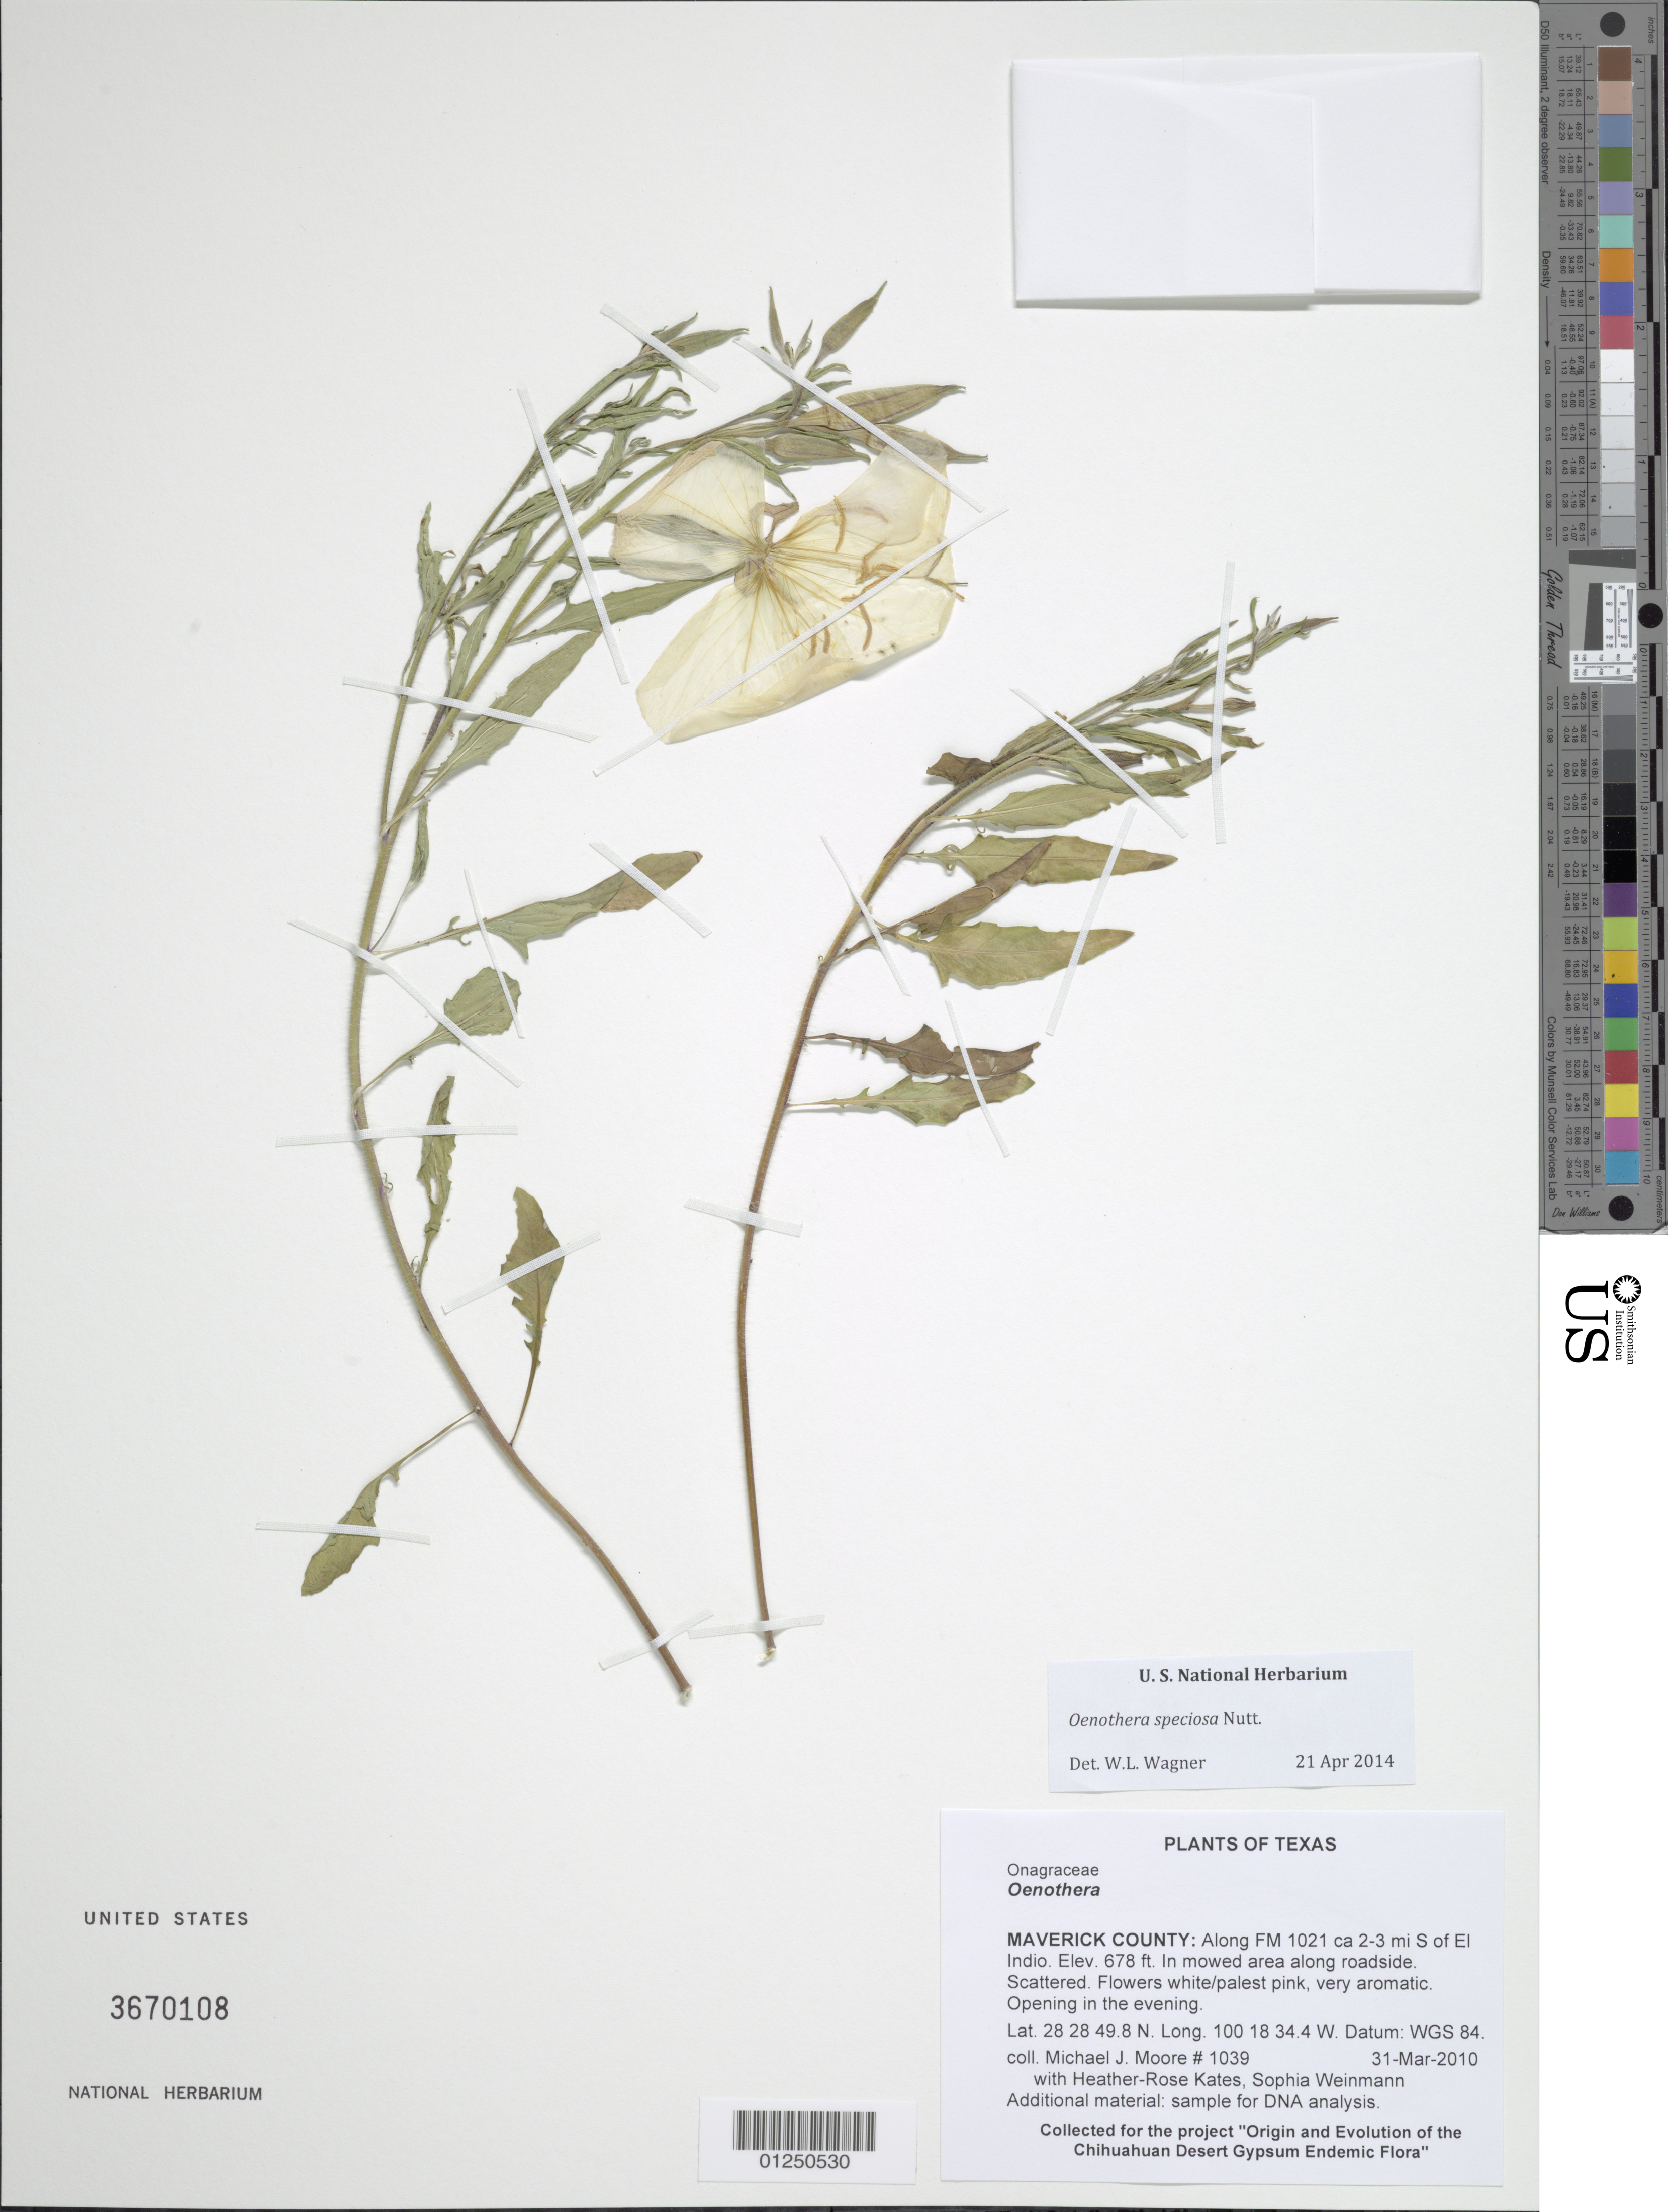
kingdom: Plantae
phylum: Tracheophyta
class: Magnoliopsida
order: Myrtales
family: Onagraceae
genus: Oenothera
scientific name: Oenothera speciosa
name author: Nutt.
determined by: Wagner, W. L., (BOT), Smithsonian Institution - National Museum of Natural History (UNITED STATES)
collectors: M. J. Moore, H.-R. Kates & S. Weinmann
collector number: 1039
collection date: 2006-03-30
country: United States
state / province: Texas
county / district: Maverick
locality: Along FM 1021 ca 2-3 mi S of El Indio.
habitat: In mowed area along roadside.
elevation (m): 207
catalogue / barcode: US 3670108